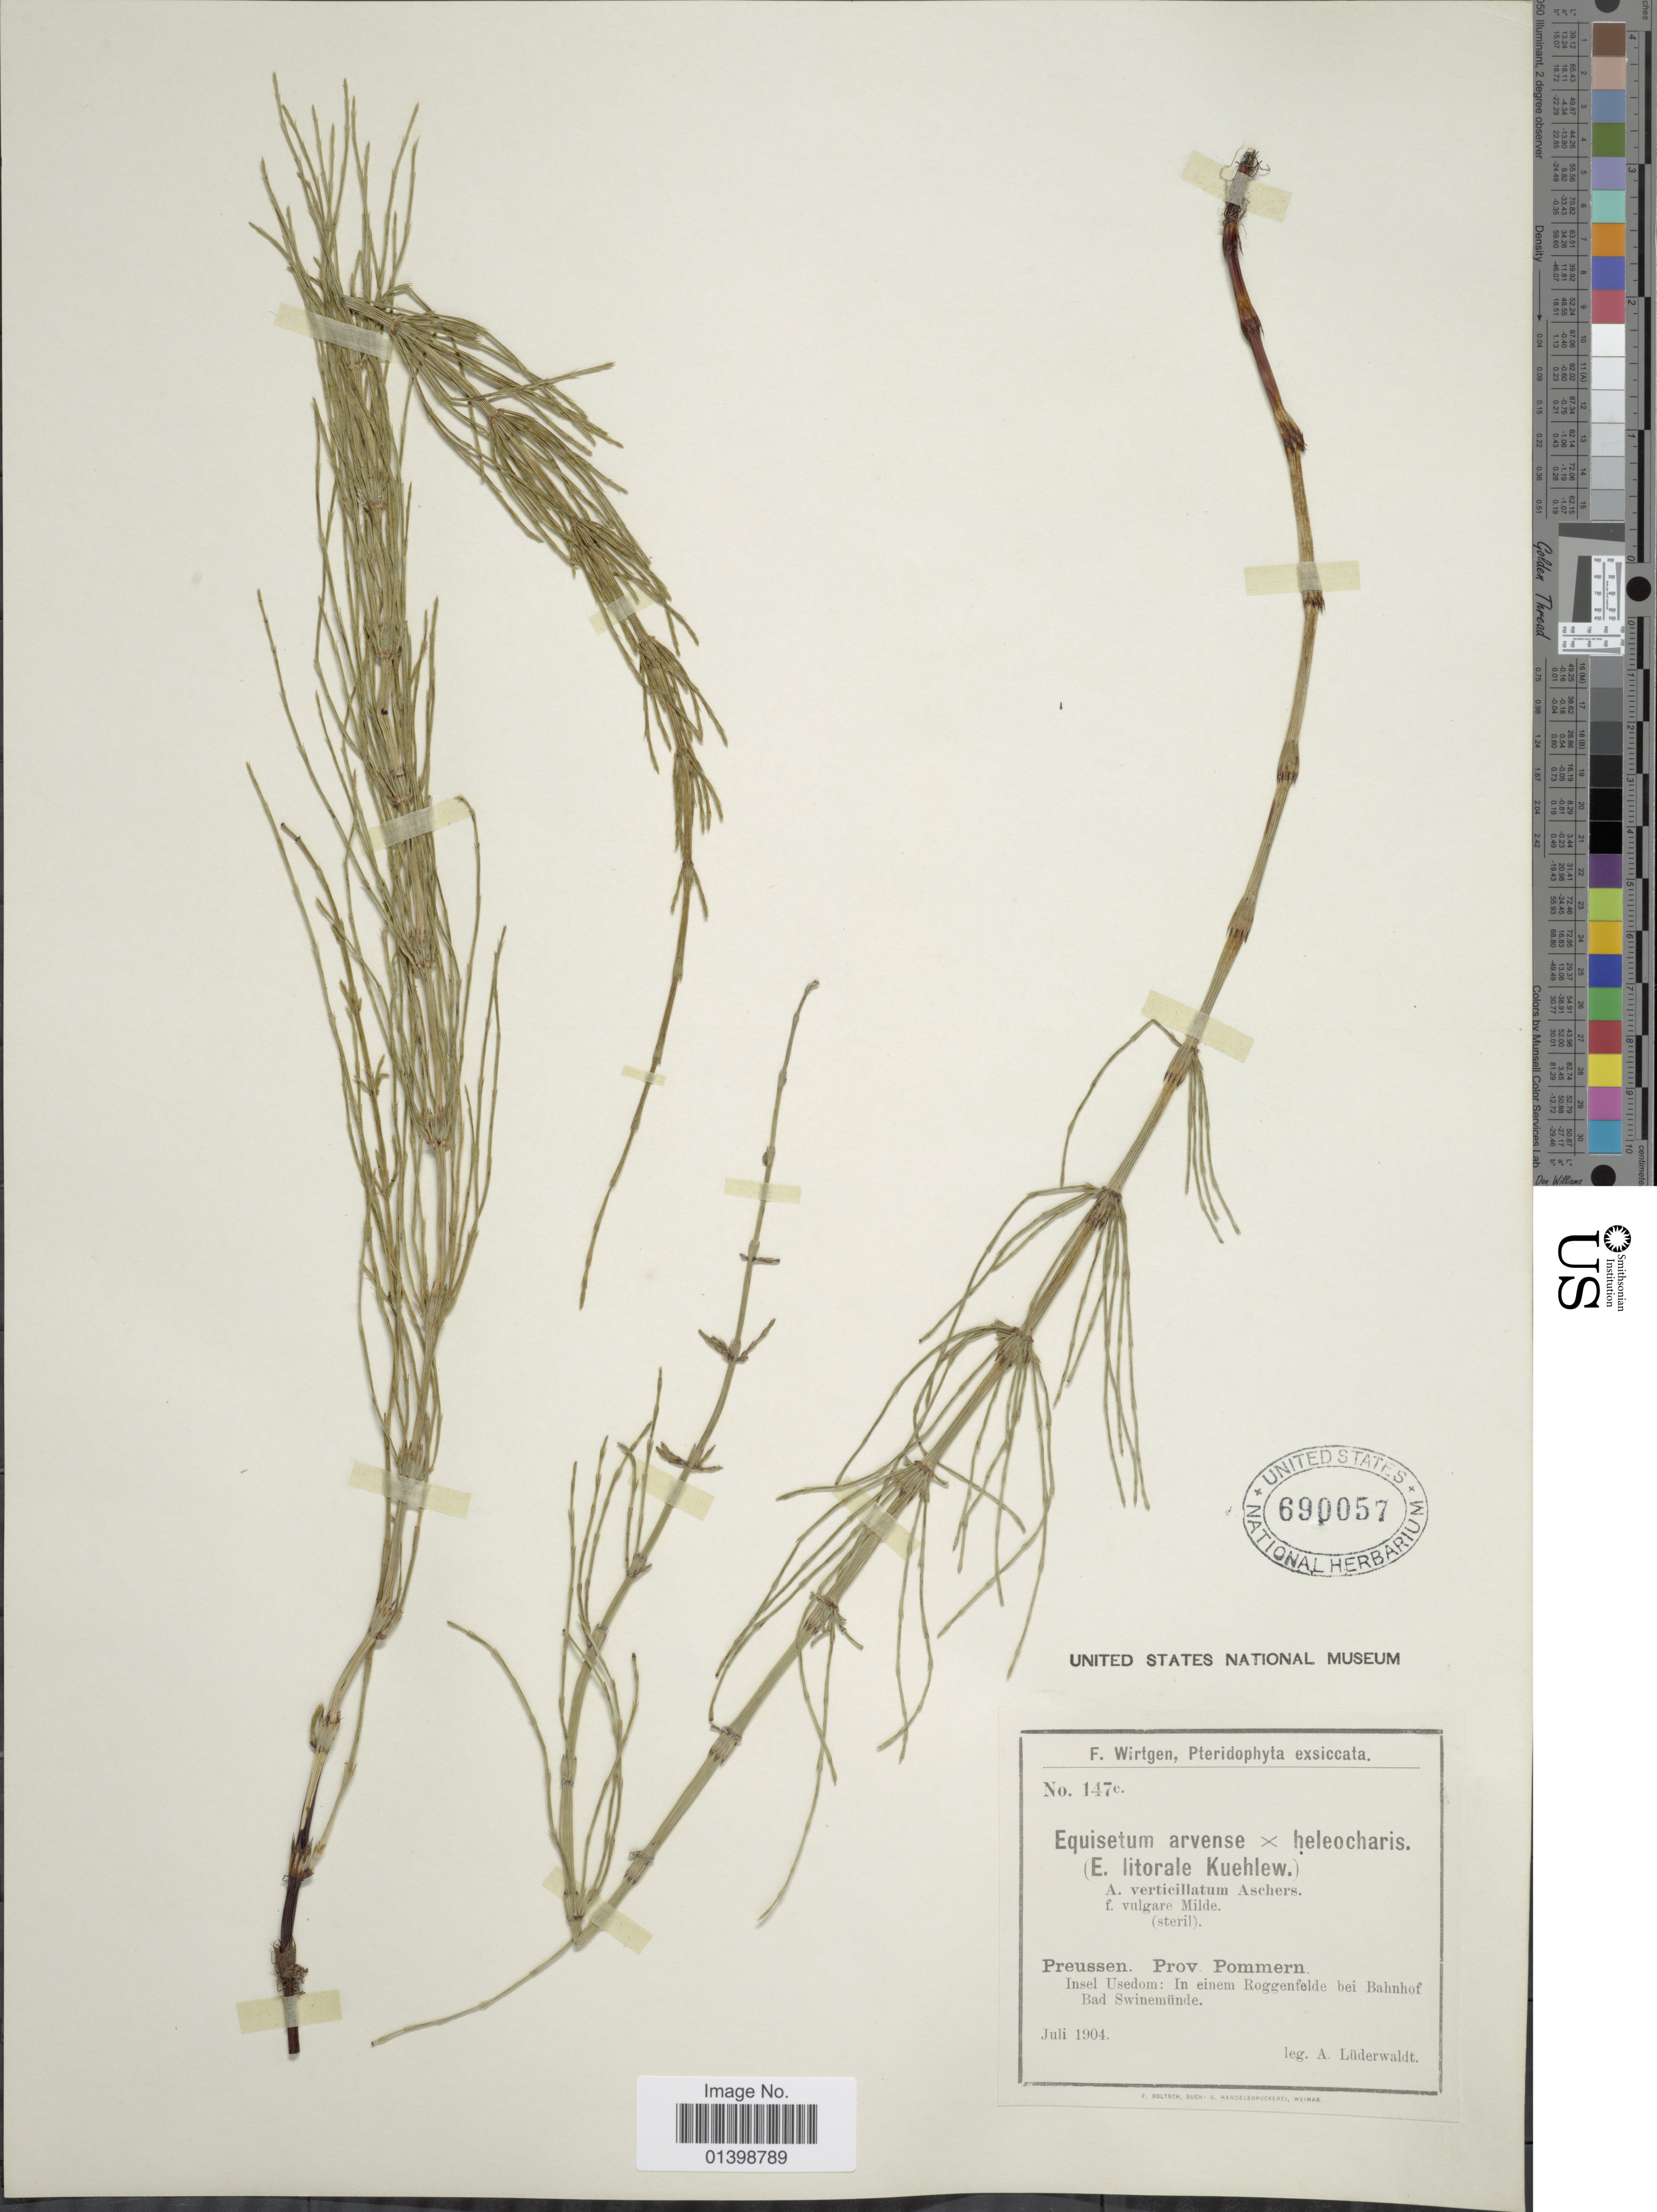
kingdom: Plantae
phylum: Tracheophyta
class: Polypodiopsida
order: Equisetales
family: Equisetaceae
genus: Equisetum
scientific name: Equisetum x litorale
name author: Kuhlw.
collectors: A. Lüderwaldt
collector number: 147c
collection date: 1904-07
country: Germany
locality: Preussen. prov. Pommern. Insel Usedom: In einem Roggenfelde bei Bahnhof Bad Swinemünde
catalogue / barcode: US 690057